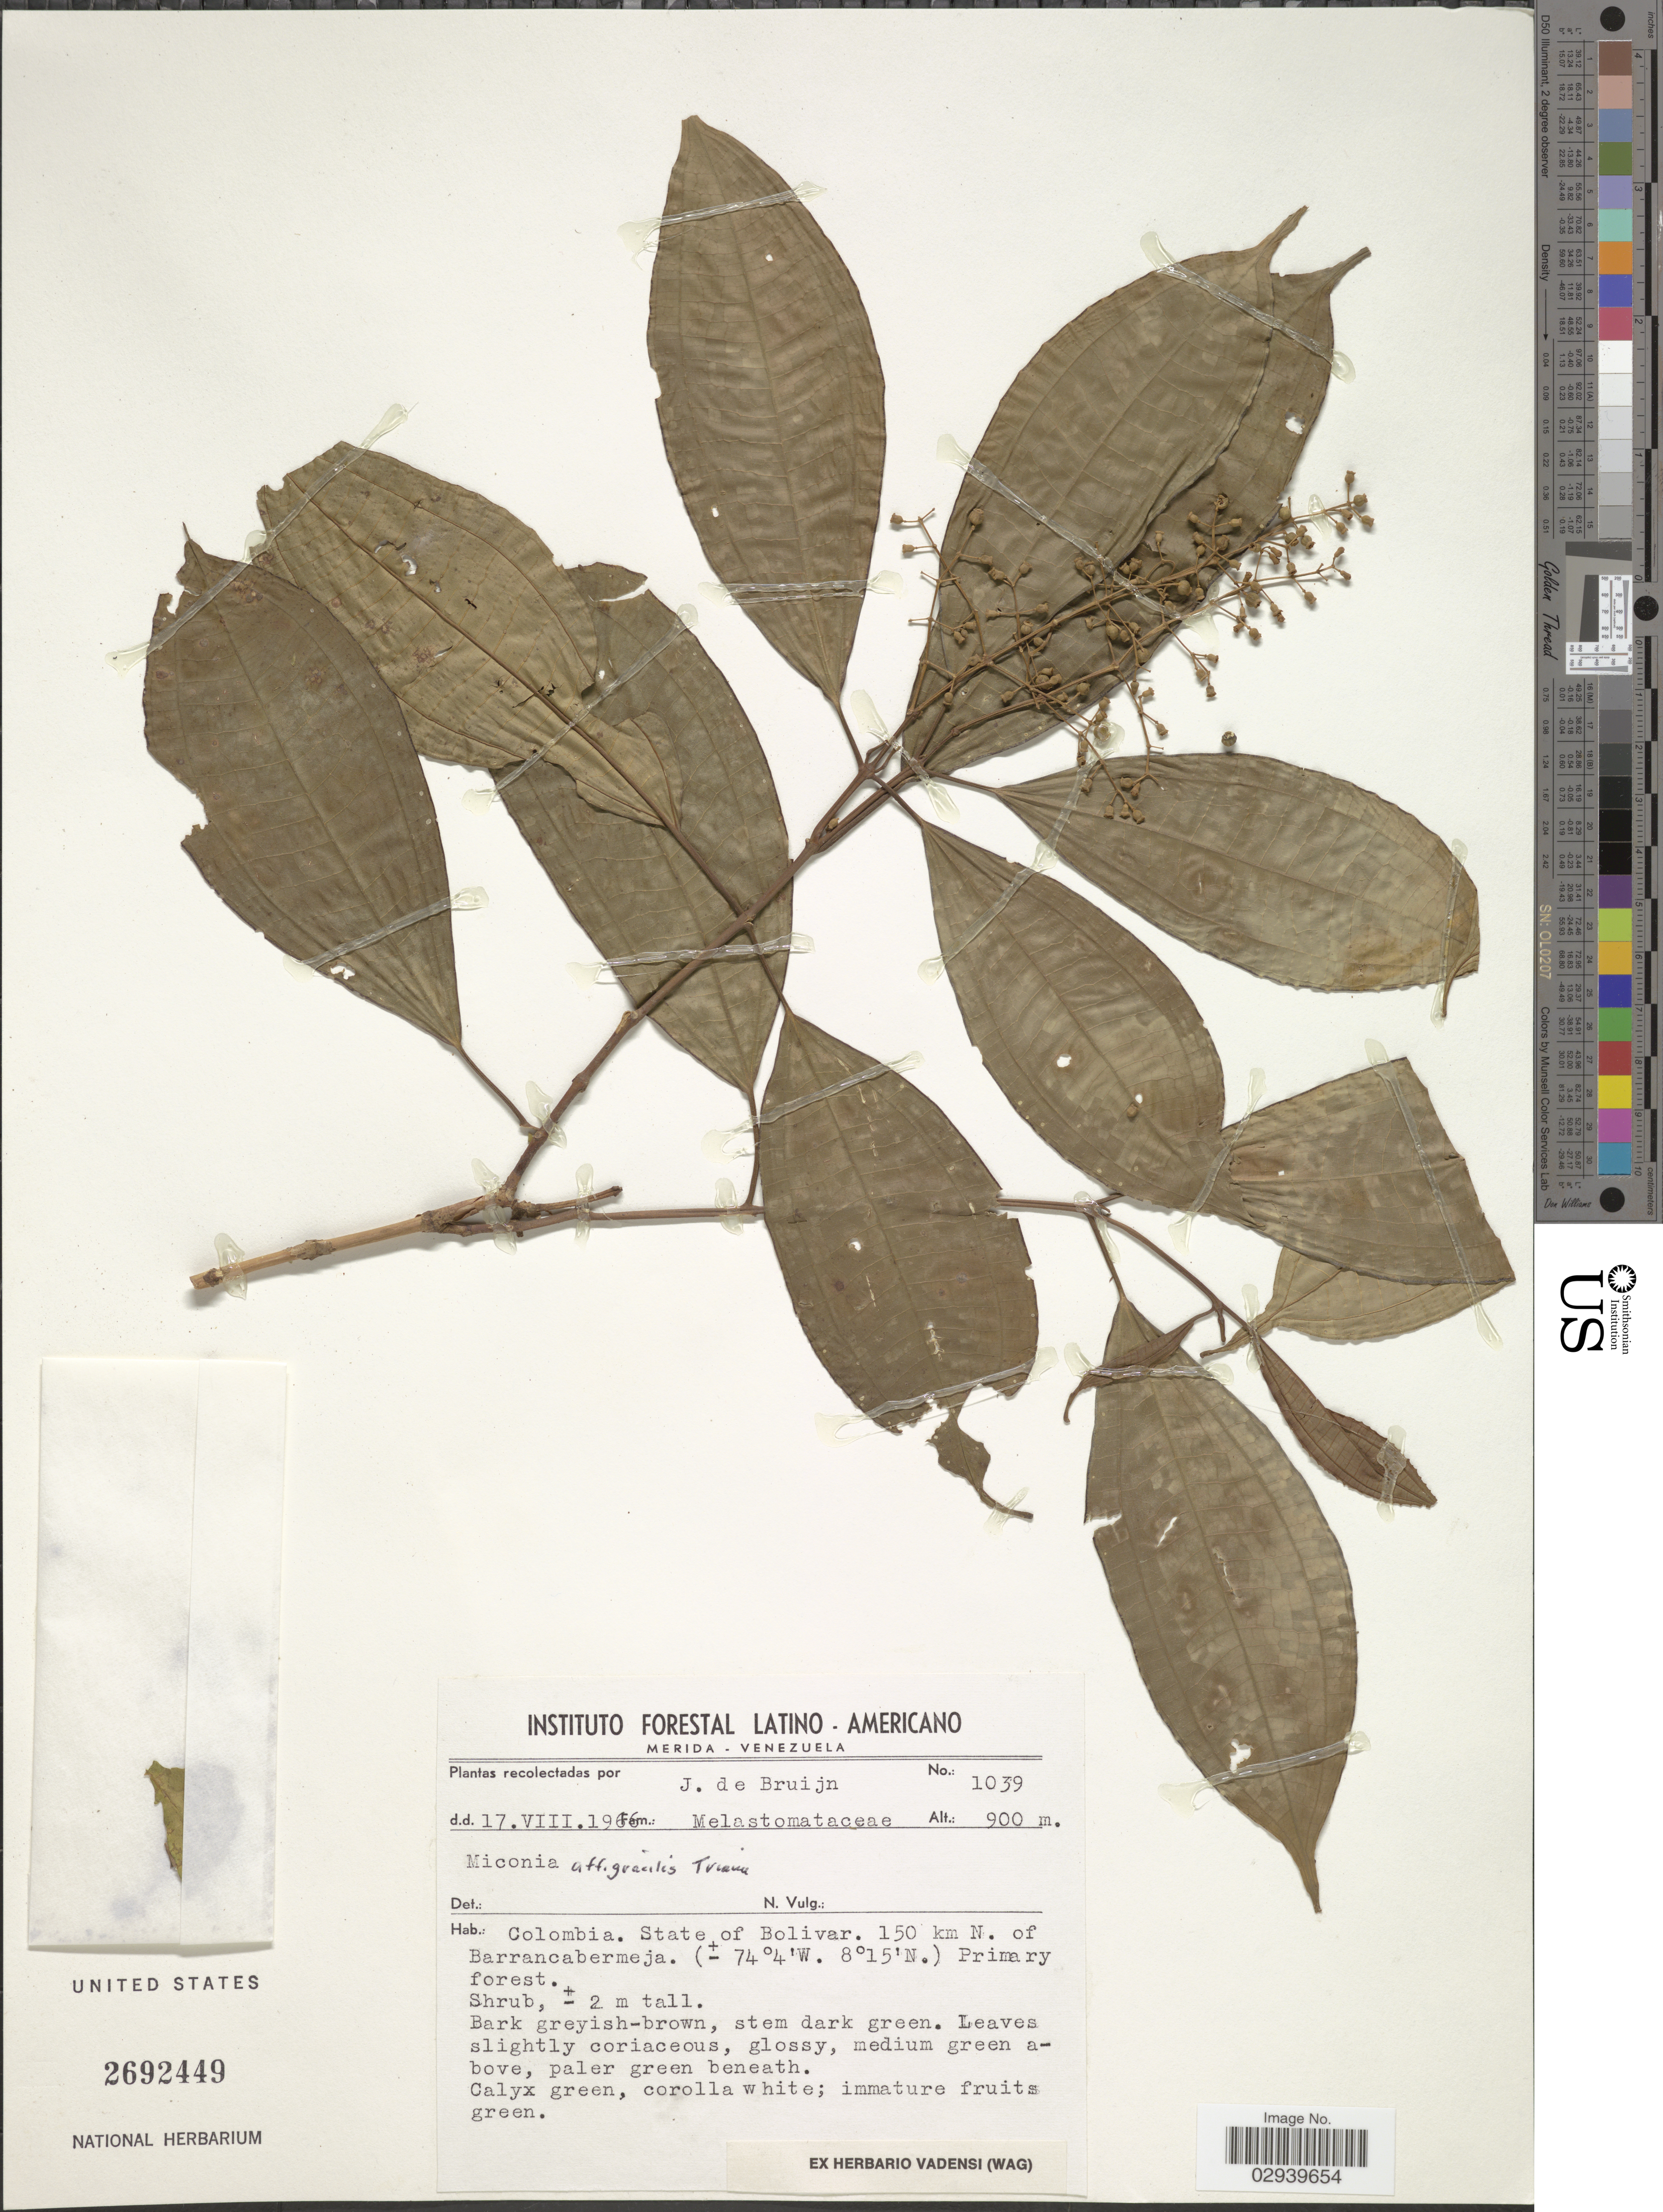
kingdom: Plantae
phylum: Tracheophyta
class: Magnoliopsida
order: Myrtales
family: Melastomataceae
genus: Miconia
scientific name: Miconia gracilis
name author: Triana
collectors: J. Bruijn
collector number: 1039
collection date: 1966-08-17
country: Venezuela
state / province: Bolivar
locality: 150 km N. of Barrancabermeja.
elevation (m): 900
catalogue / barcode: US 2692449